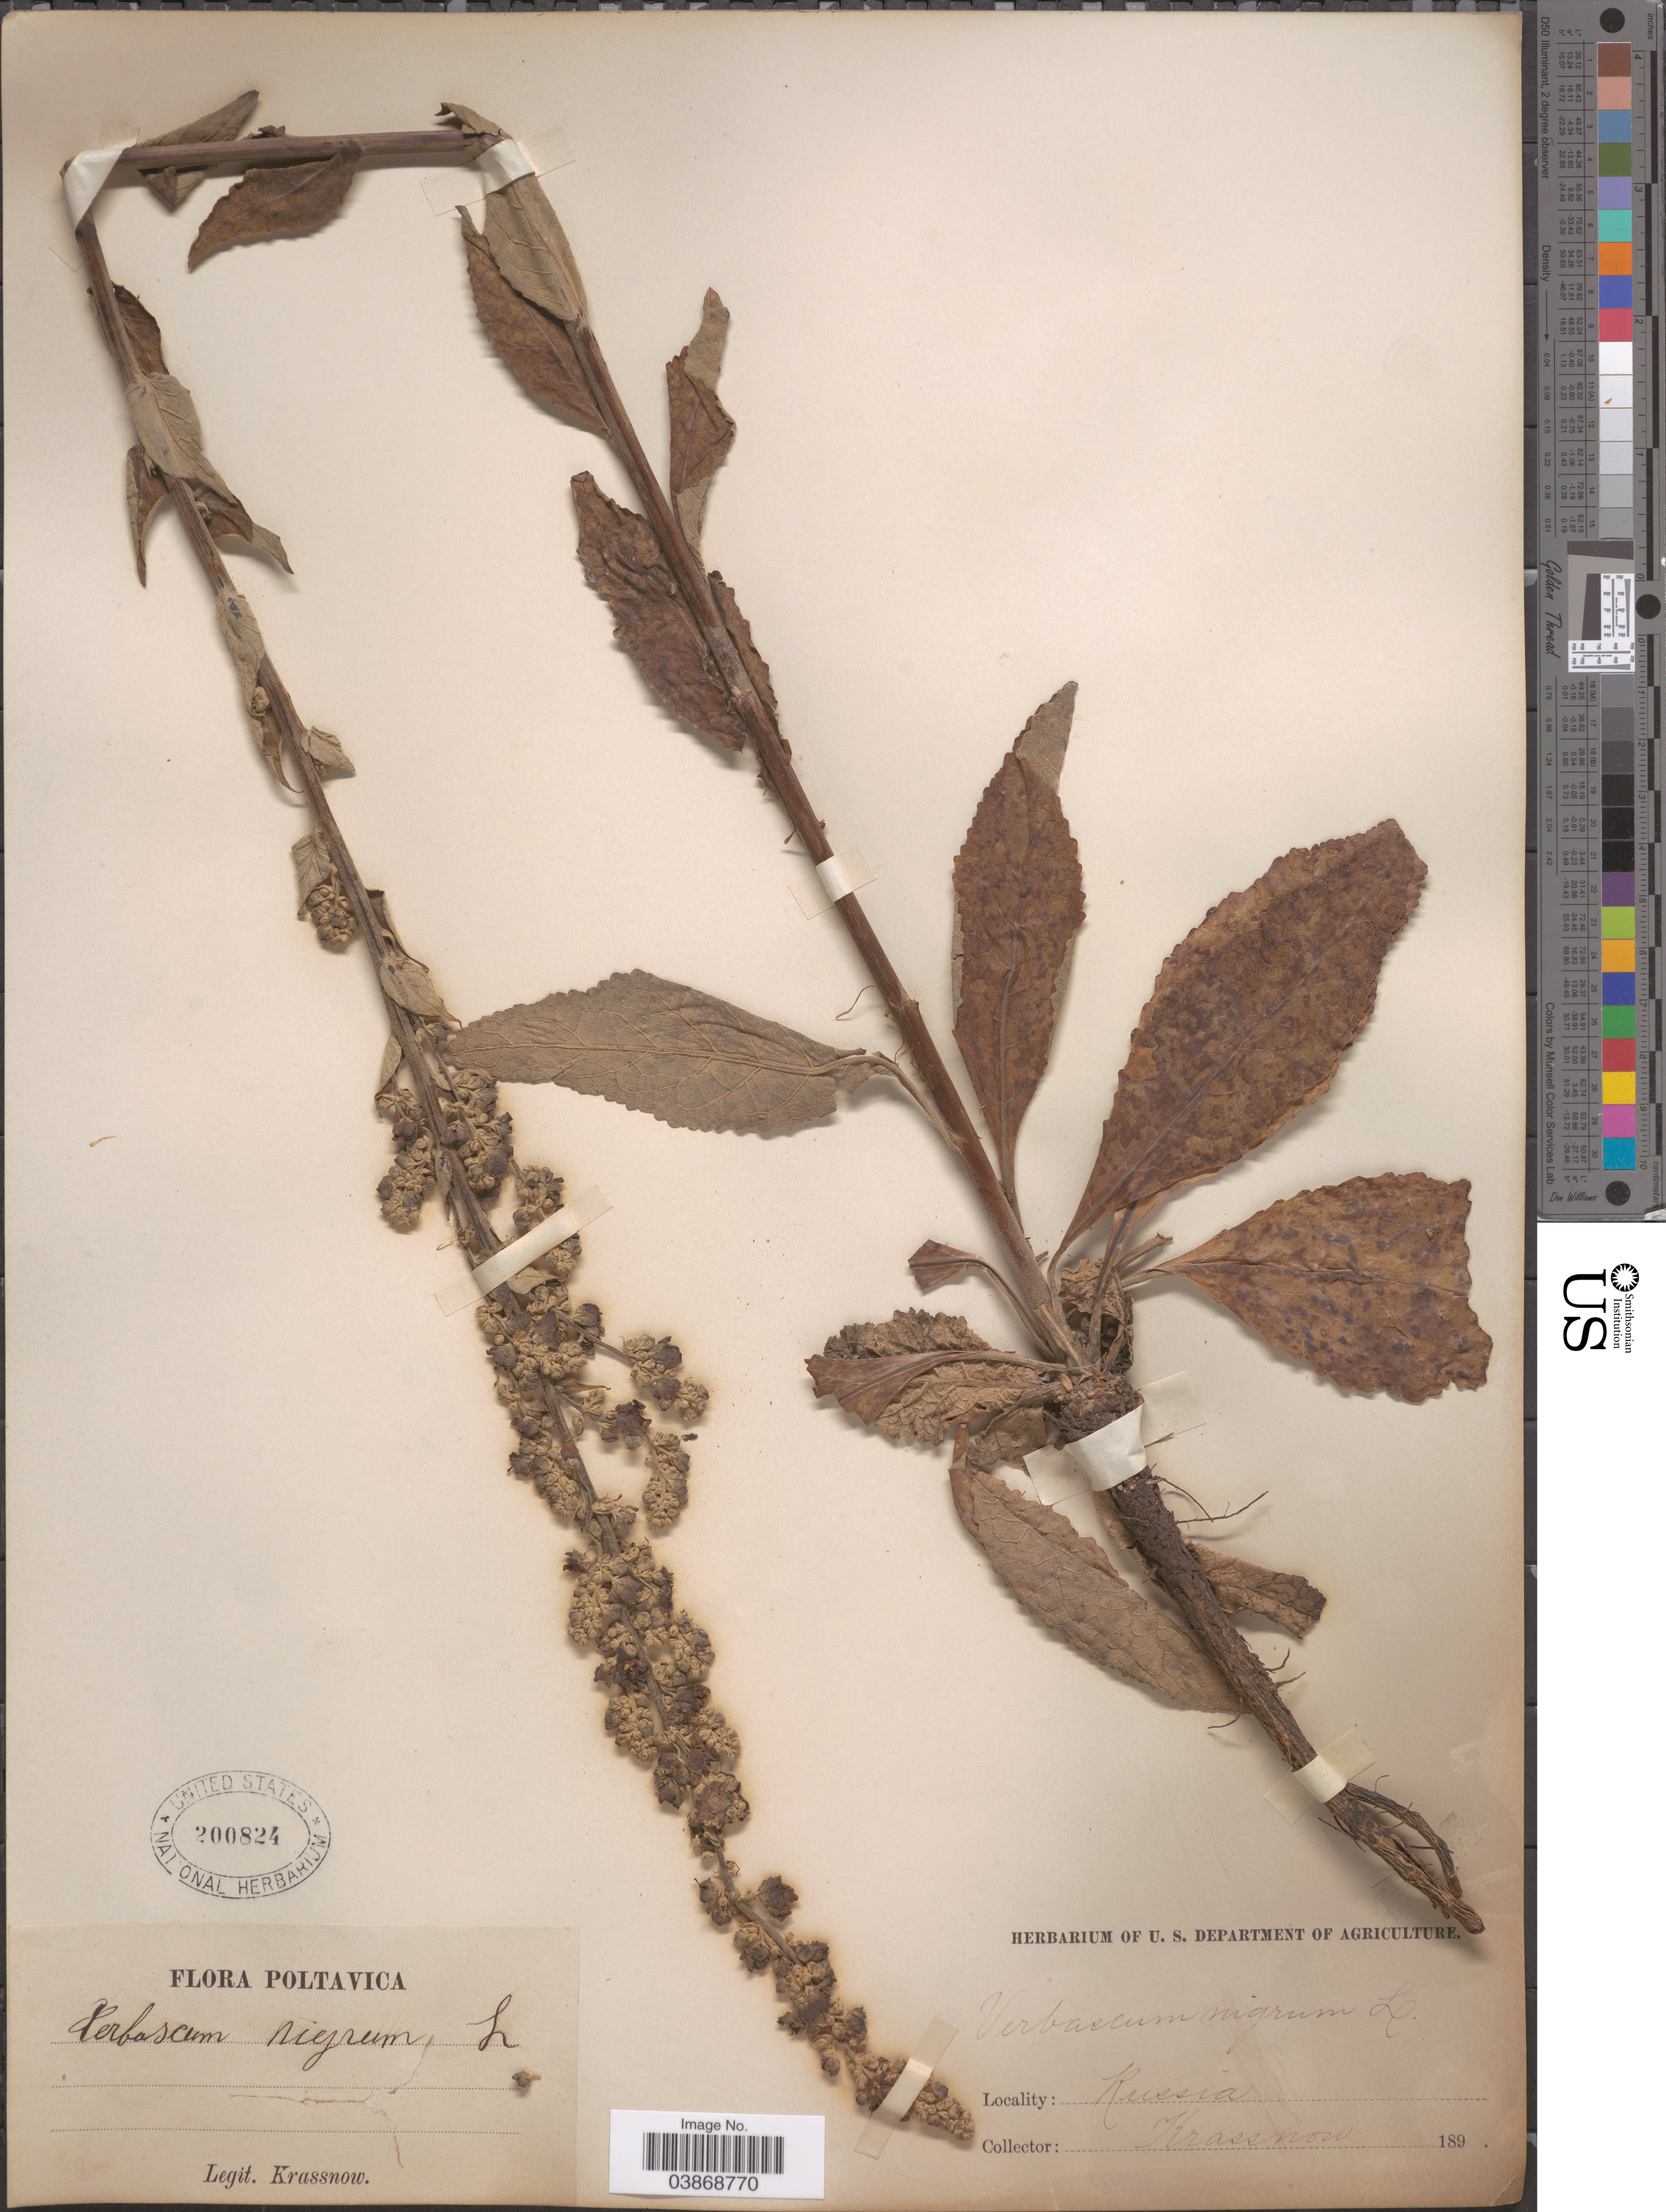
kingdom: Plantae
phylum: Tracheophyta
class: Magnoliopsida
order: Lamiales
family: Scrophulariaceae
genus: Verbascum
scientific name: Verbascum nigrum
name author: L.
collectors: -. Krassnow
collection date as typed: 189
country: Ukraine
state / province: Poltava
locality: Poltavica. Russia.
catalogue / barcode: US 200824